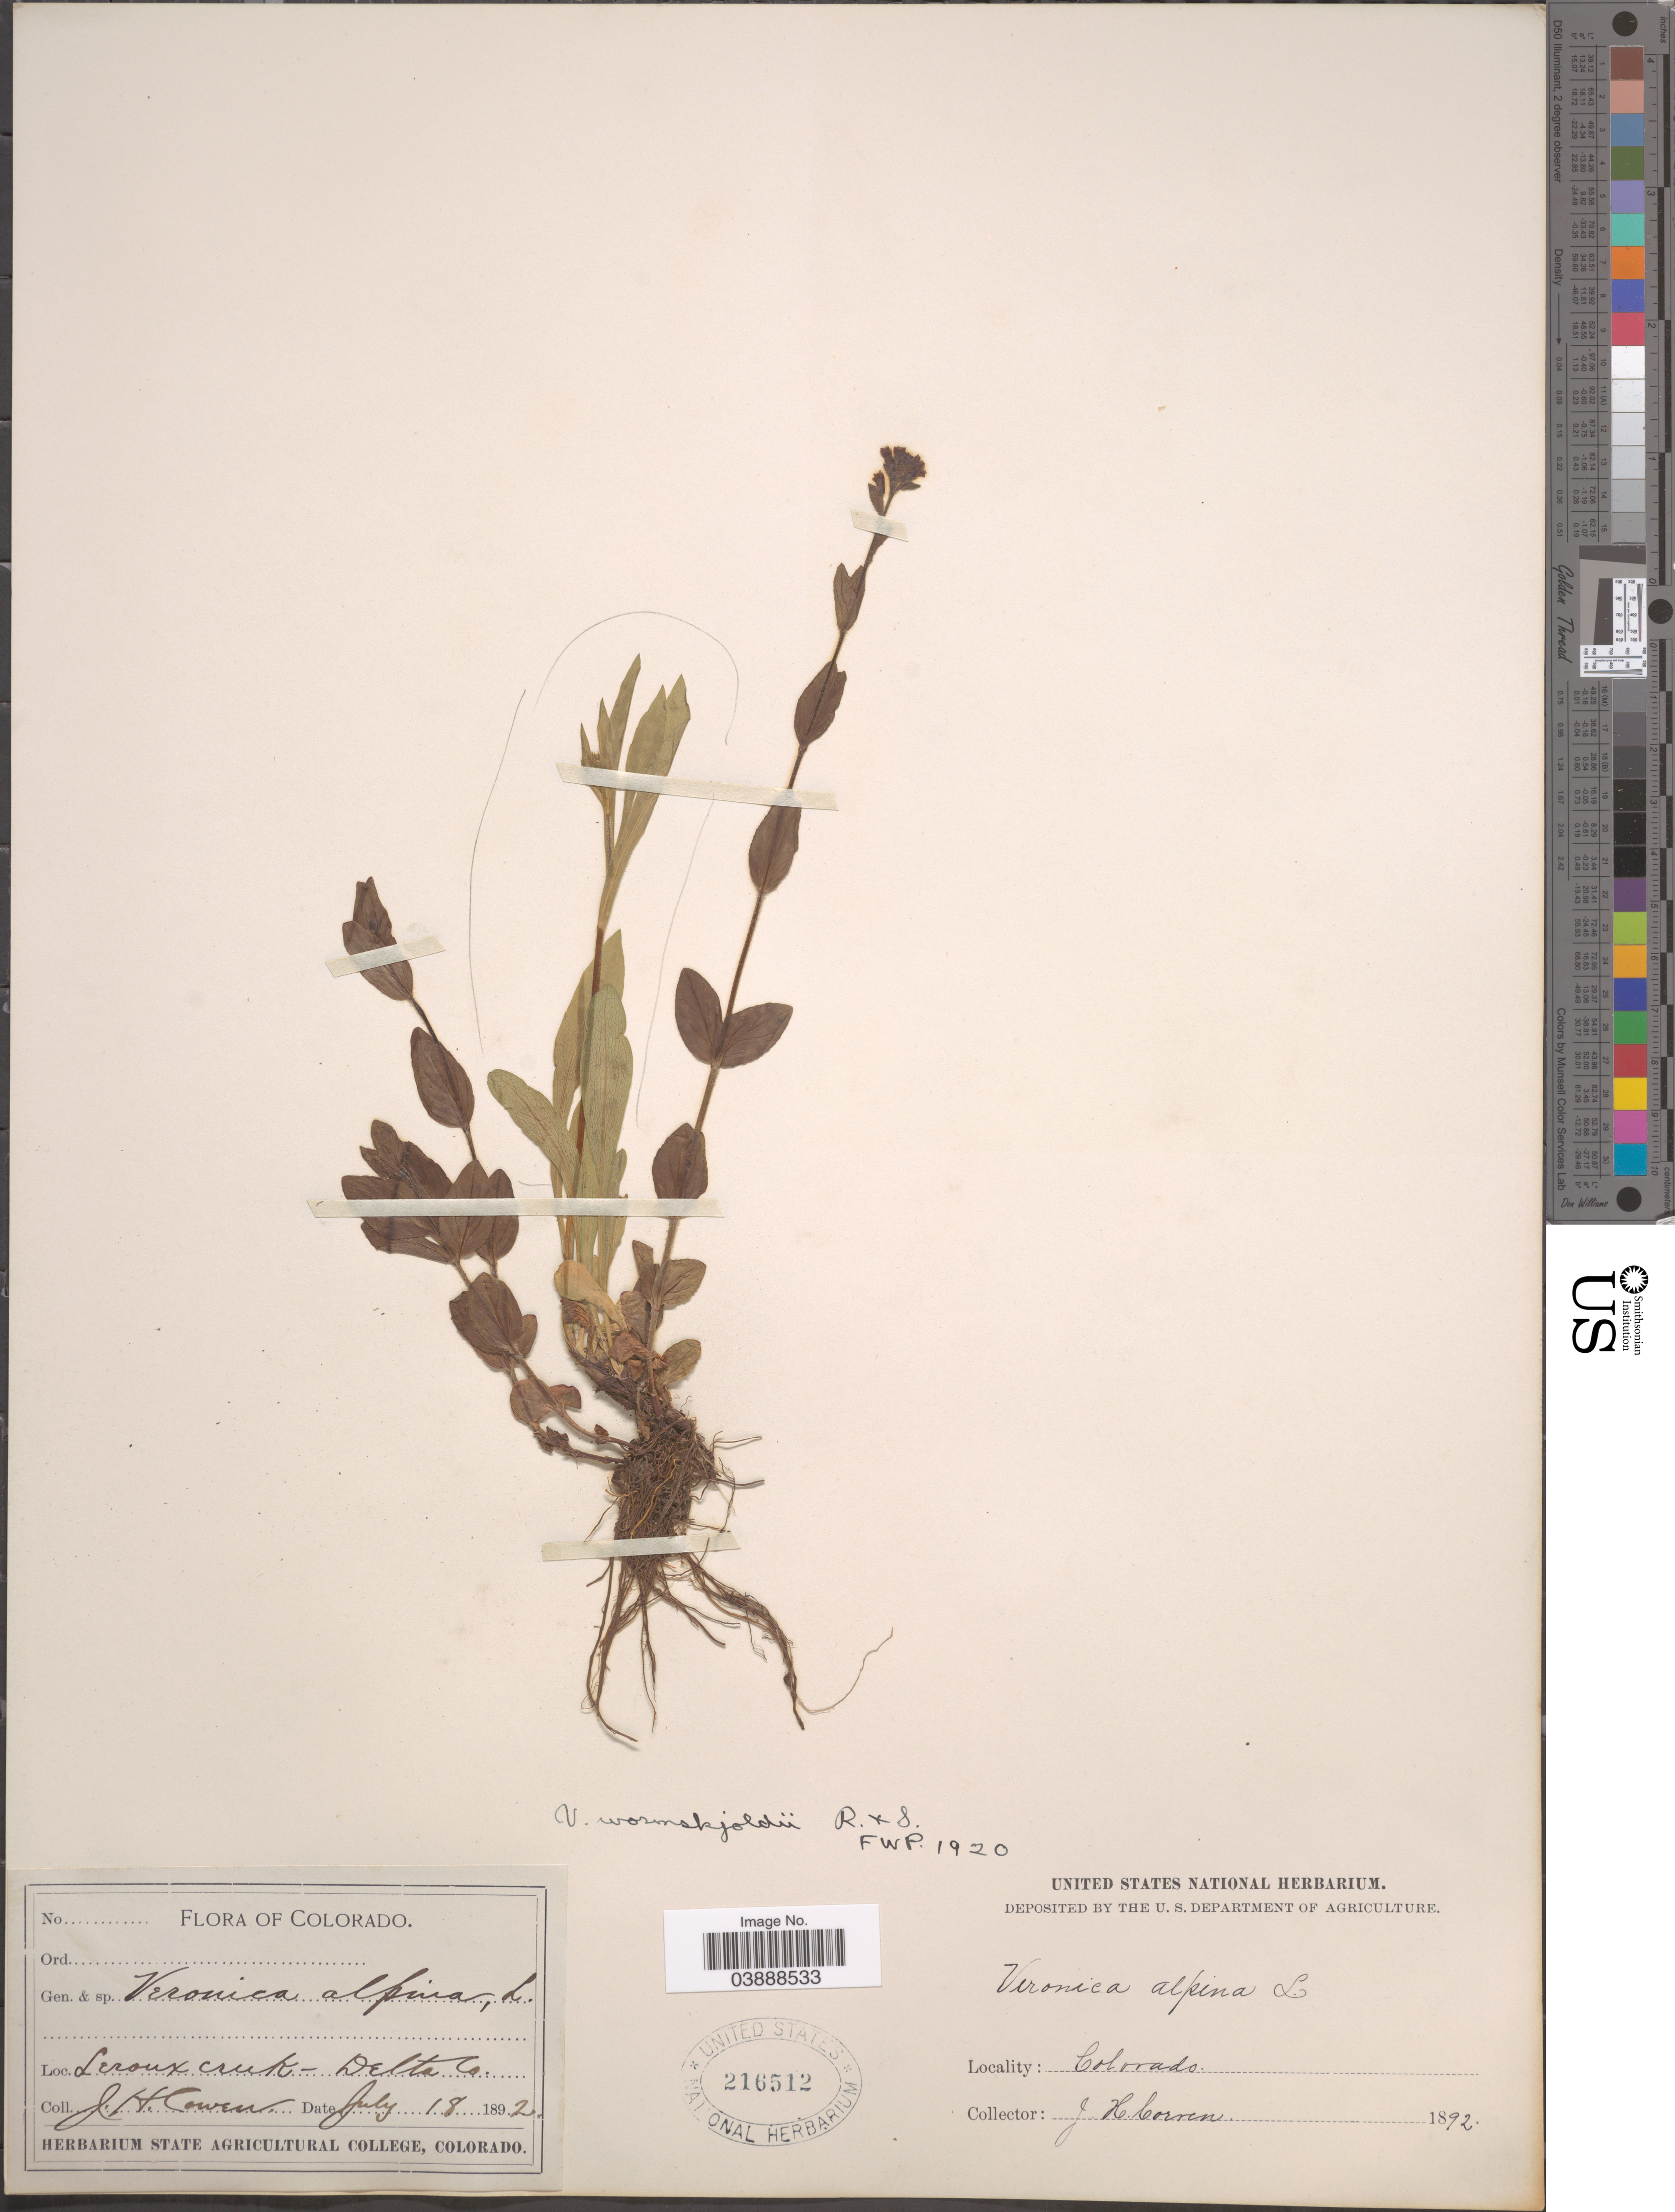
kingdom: Plantae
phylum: Tracheophyta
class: Magnoliopsida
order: Lamiales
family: Plantaginaceae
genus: Veronica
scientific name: Veronica wormskjoldii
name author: Roem. & Schult.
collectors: J. H. Cowen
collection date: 1892-07-18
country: United States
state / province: Colorado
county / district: Delta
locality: Leroux Creek - Delta Co.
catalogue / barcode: US 216512